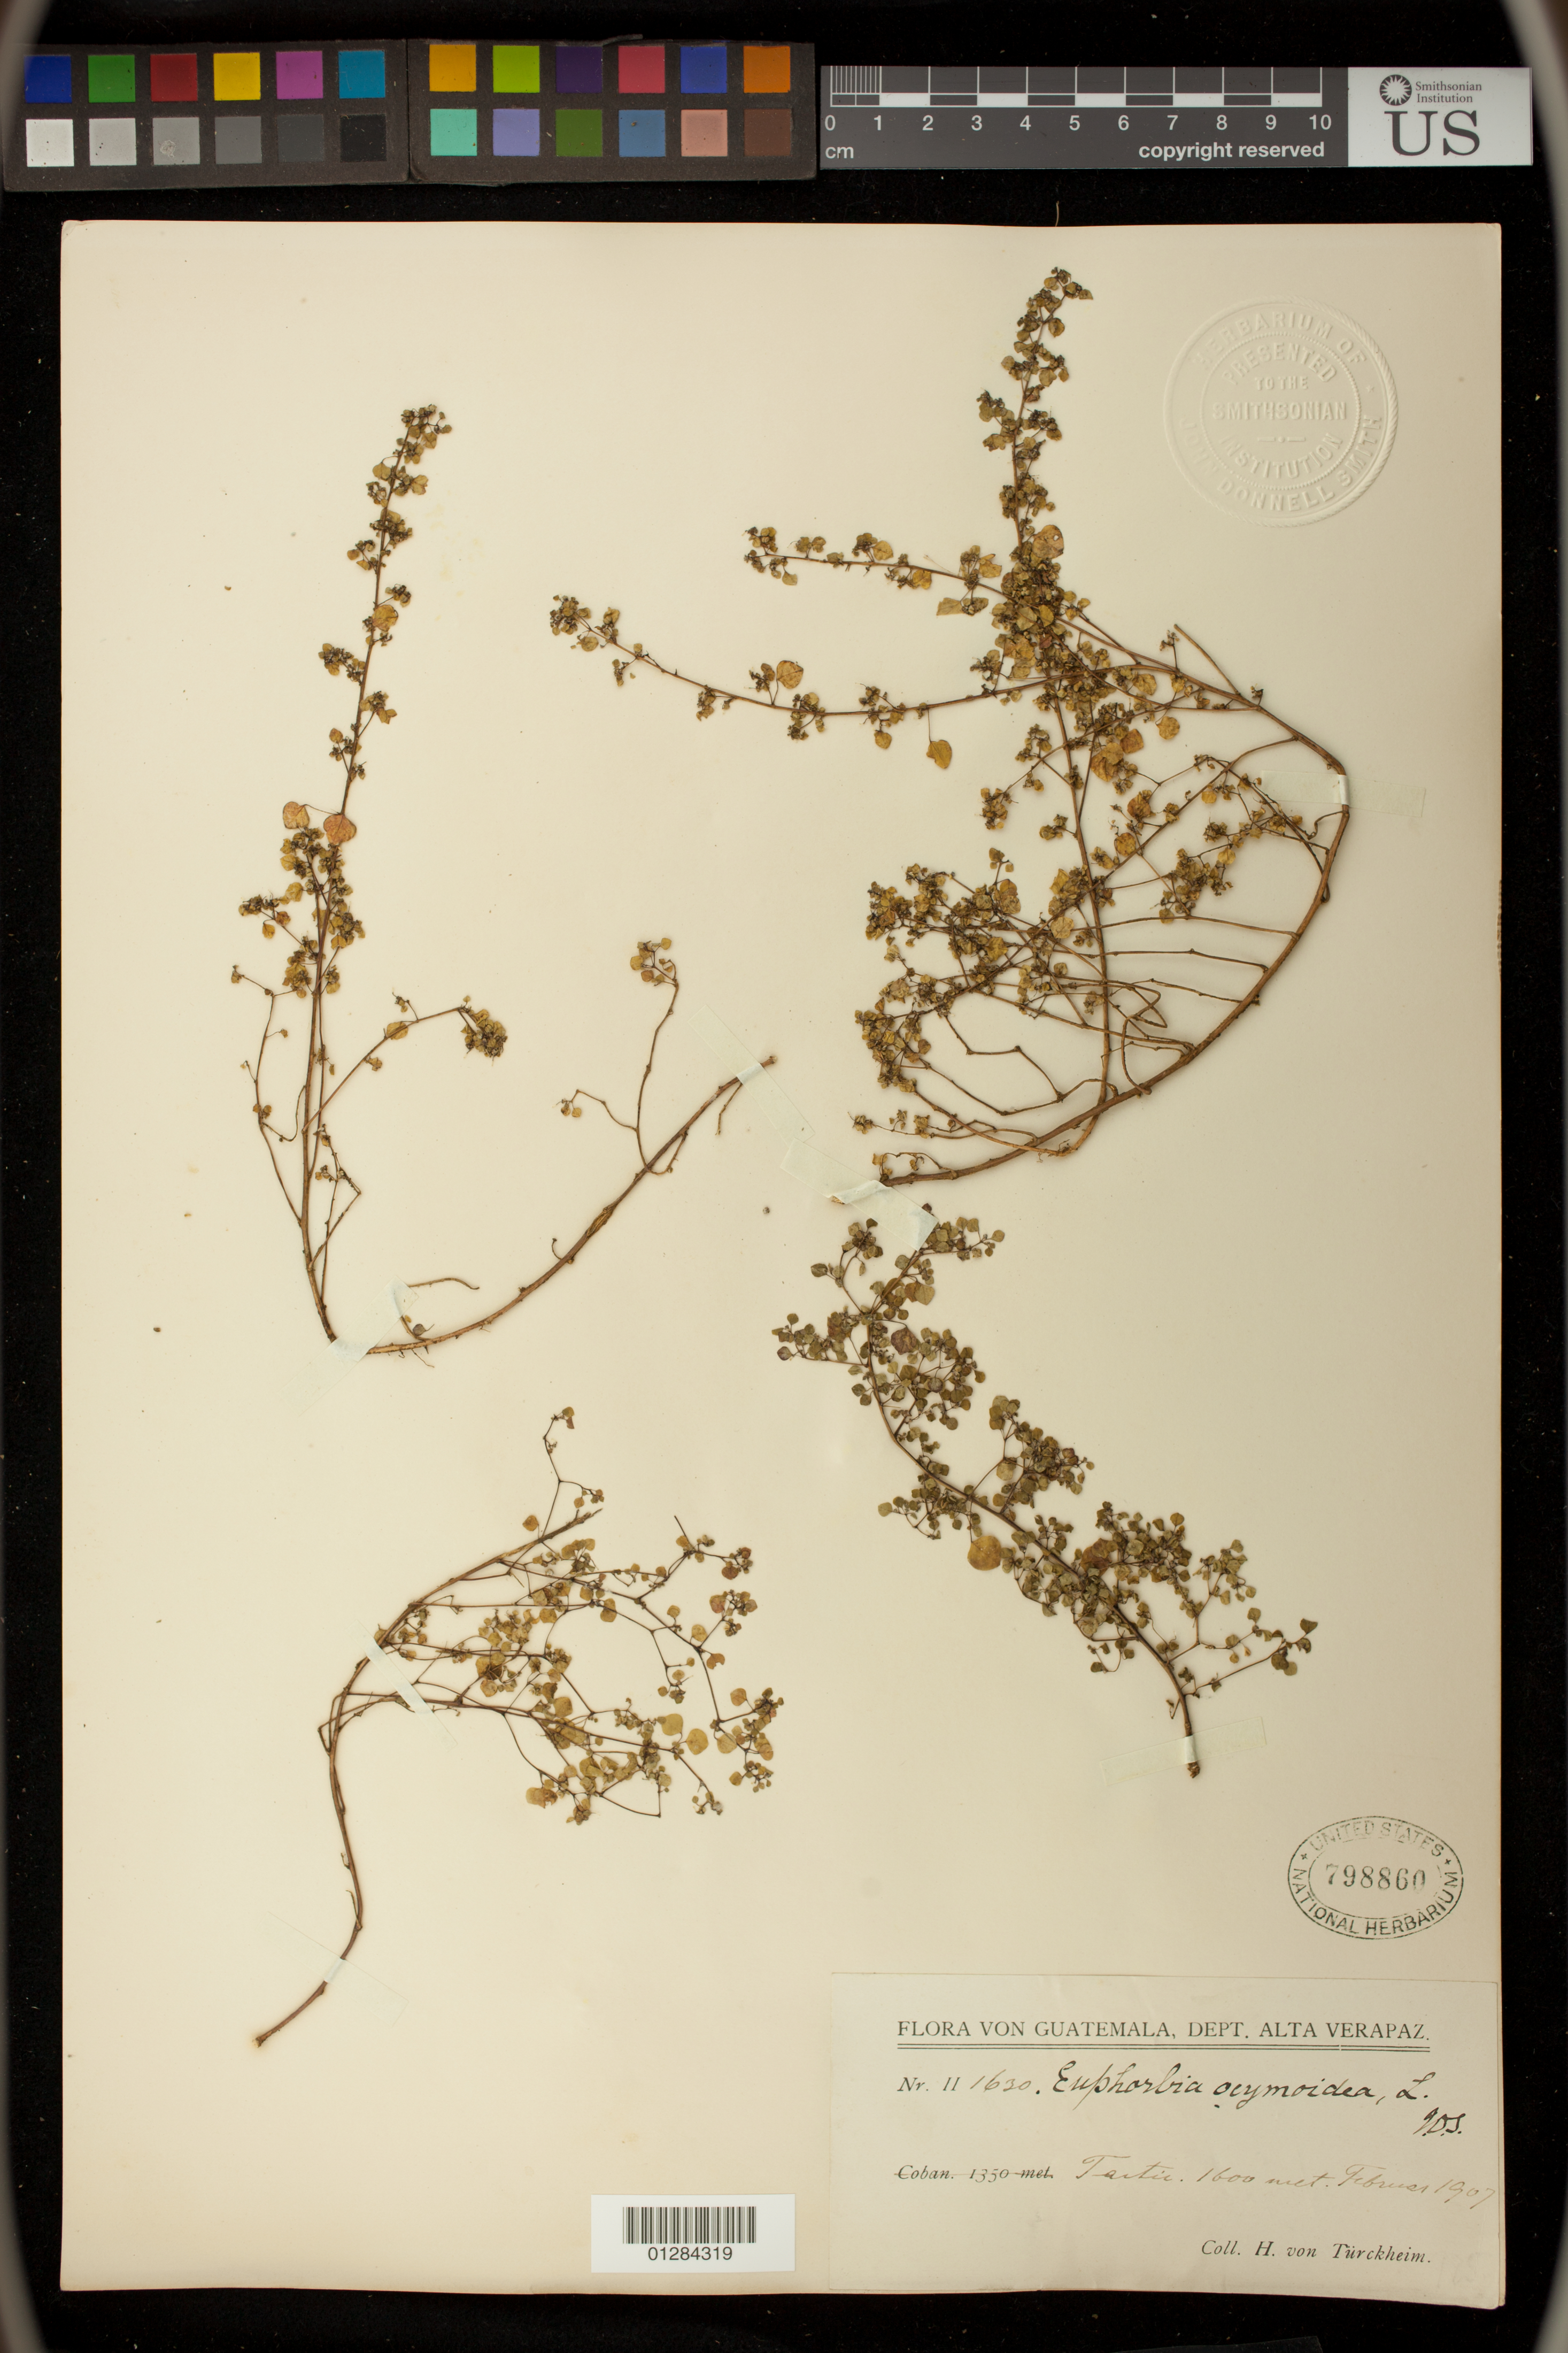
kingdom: Plantae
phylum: Tracheophyta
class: Magnoliopsida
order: Malpighiales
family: Euphorbiaceae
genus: Euphorbia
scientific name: Euphorbia ocymoidea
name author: L.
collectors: H. von Türckheim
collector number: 111630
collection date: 1907-02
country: Guatemala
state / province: Alta Verapaz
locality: Tartic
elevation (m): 1600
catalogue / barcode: US 798860